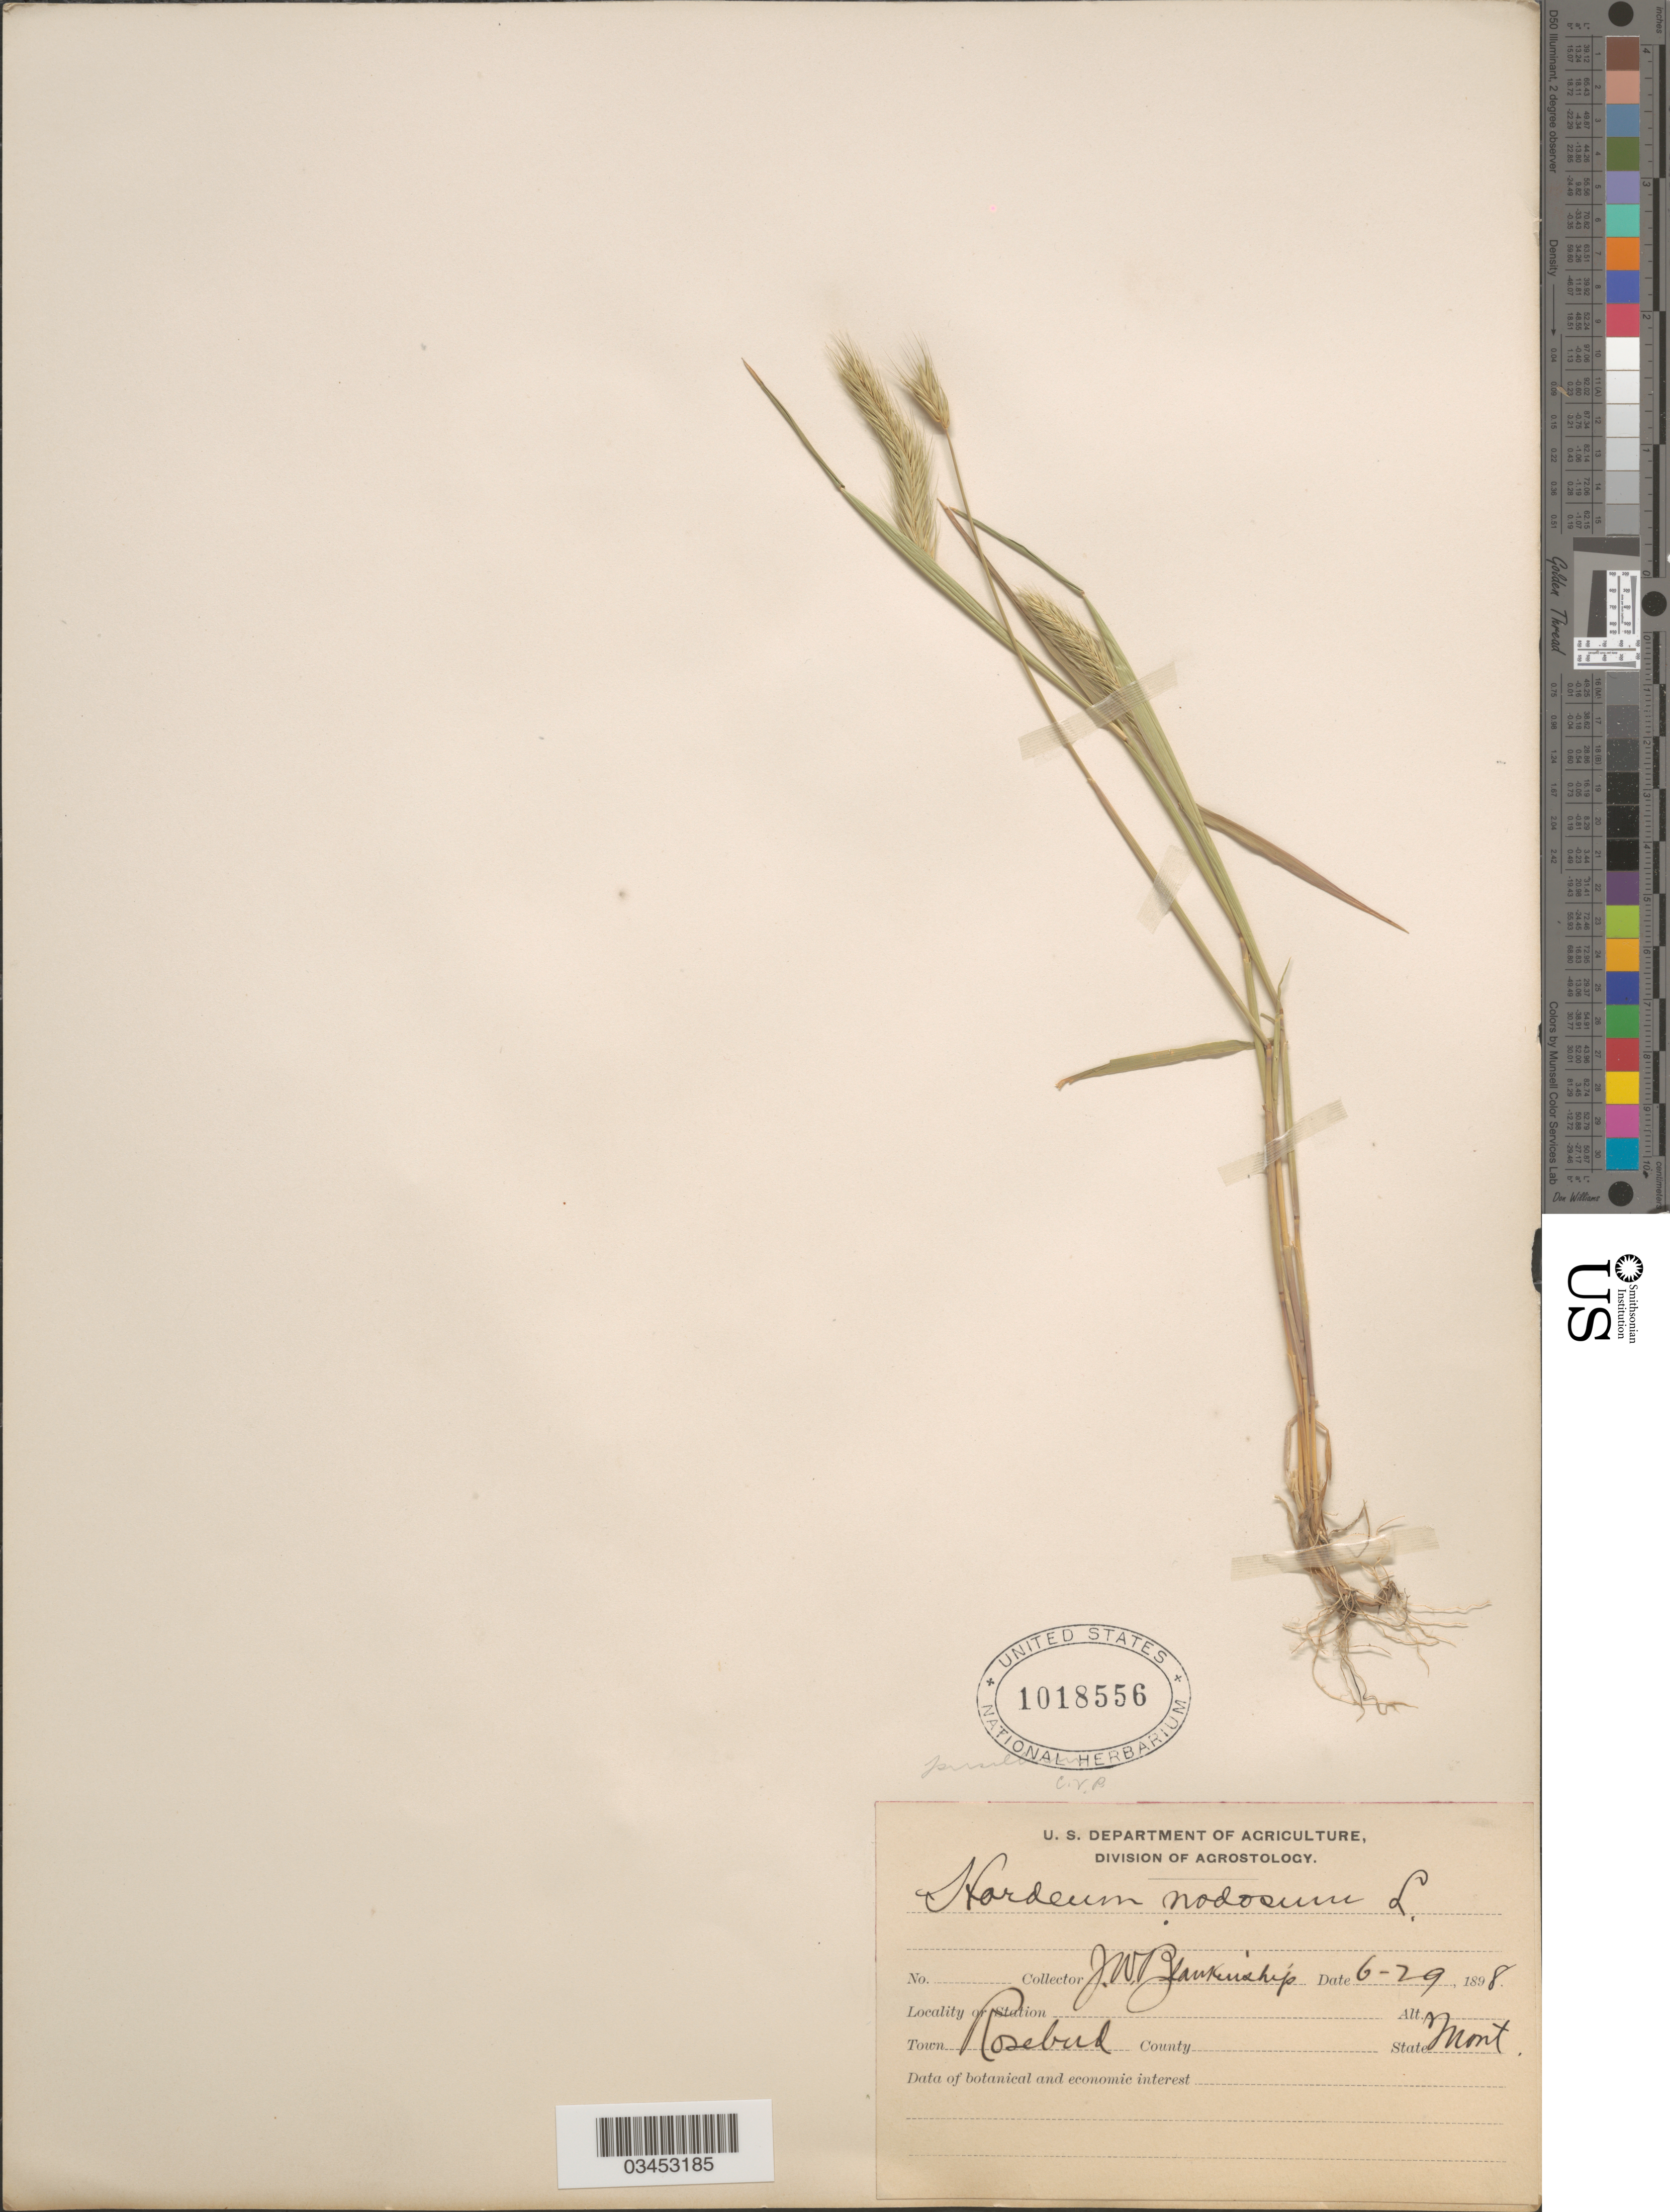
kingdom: Plantae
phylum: Tracheophyta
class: Liliopsida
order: Poales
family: Poaceae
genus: Hordeum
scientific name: Hordeum pusillum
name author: Nutt.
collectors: J. W. Blankinship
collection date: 1898-06-29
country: United States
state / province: Montana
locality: Town Rosebud.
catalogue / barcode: US 1018556